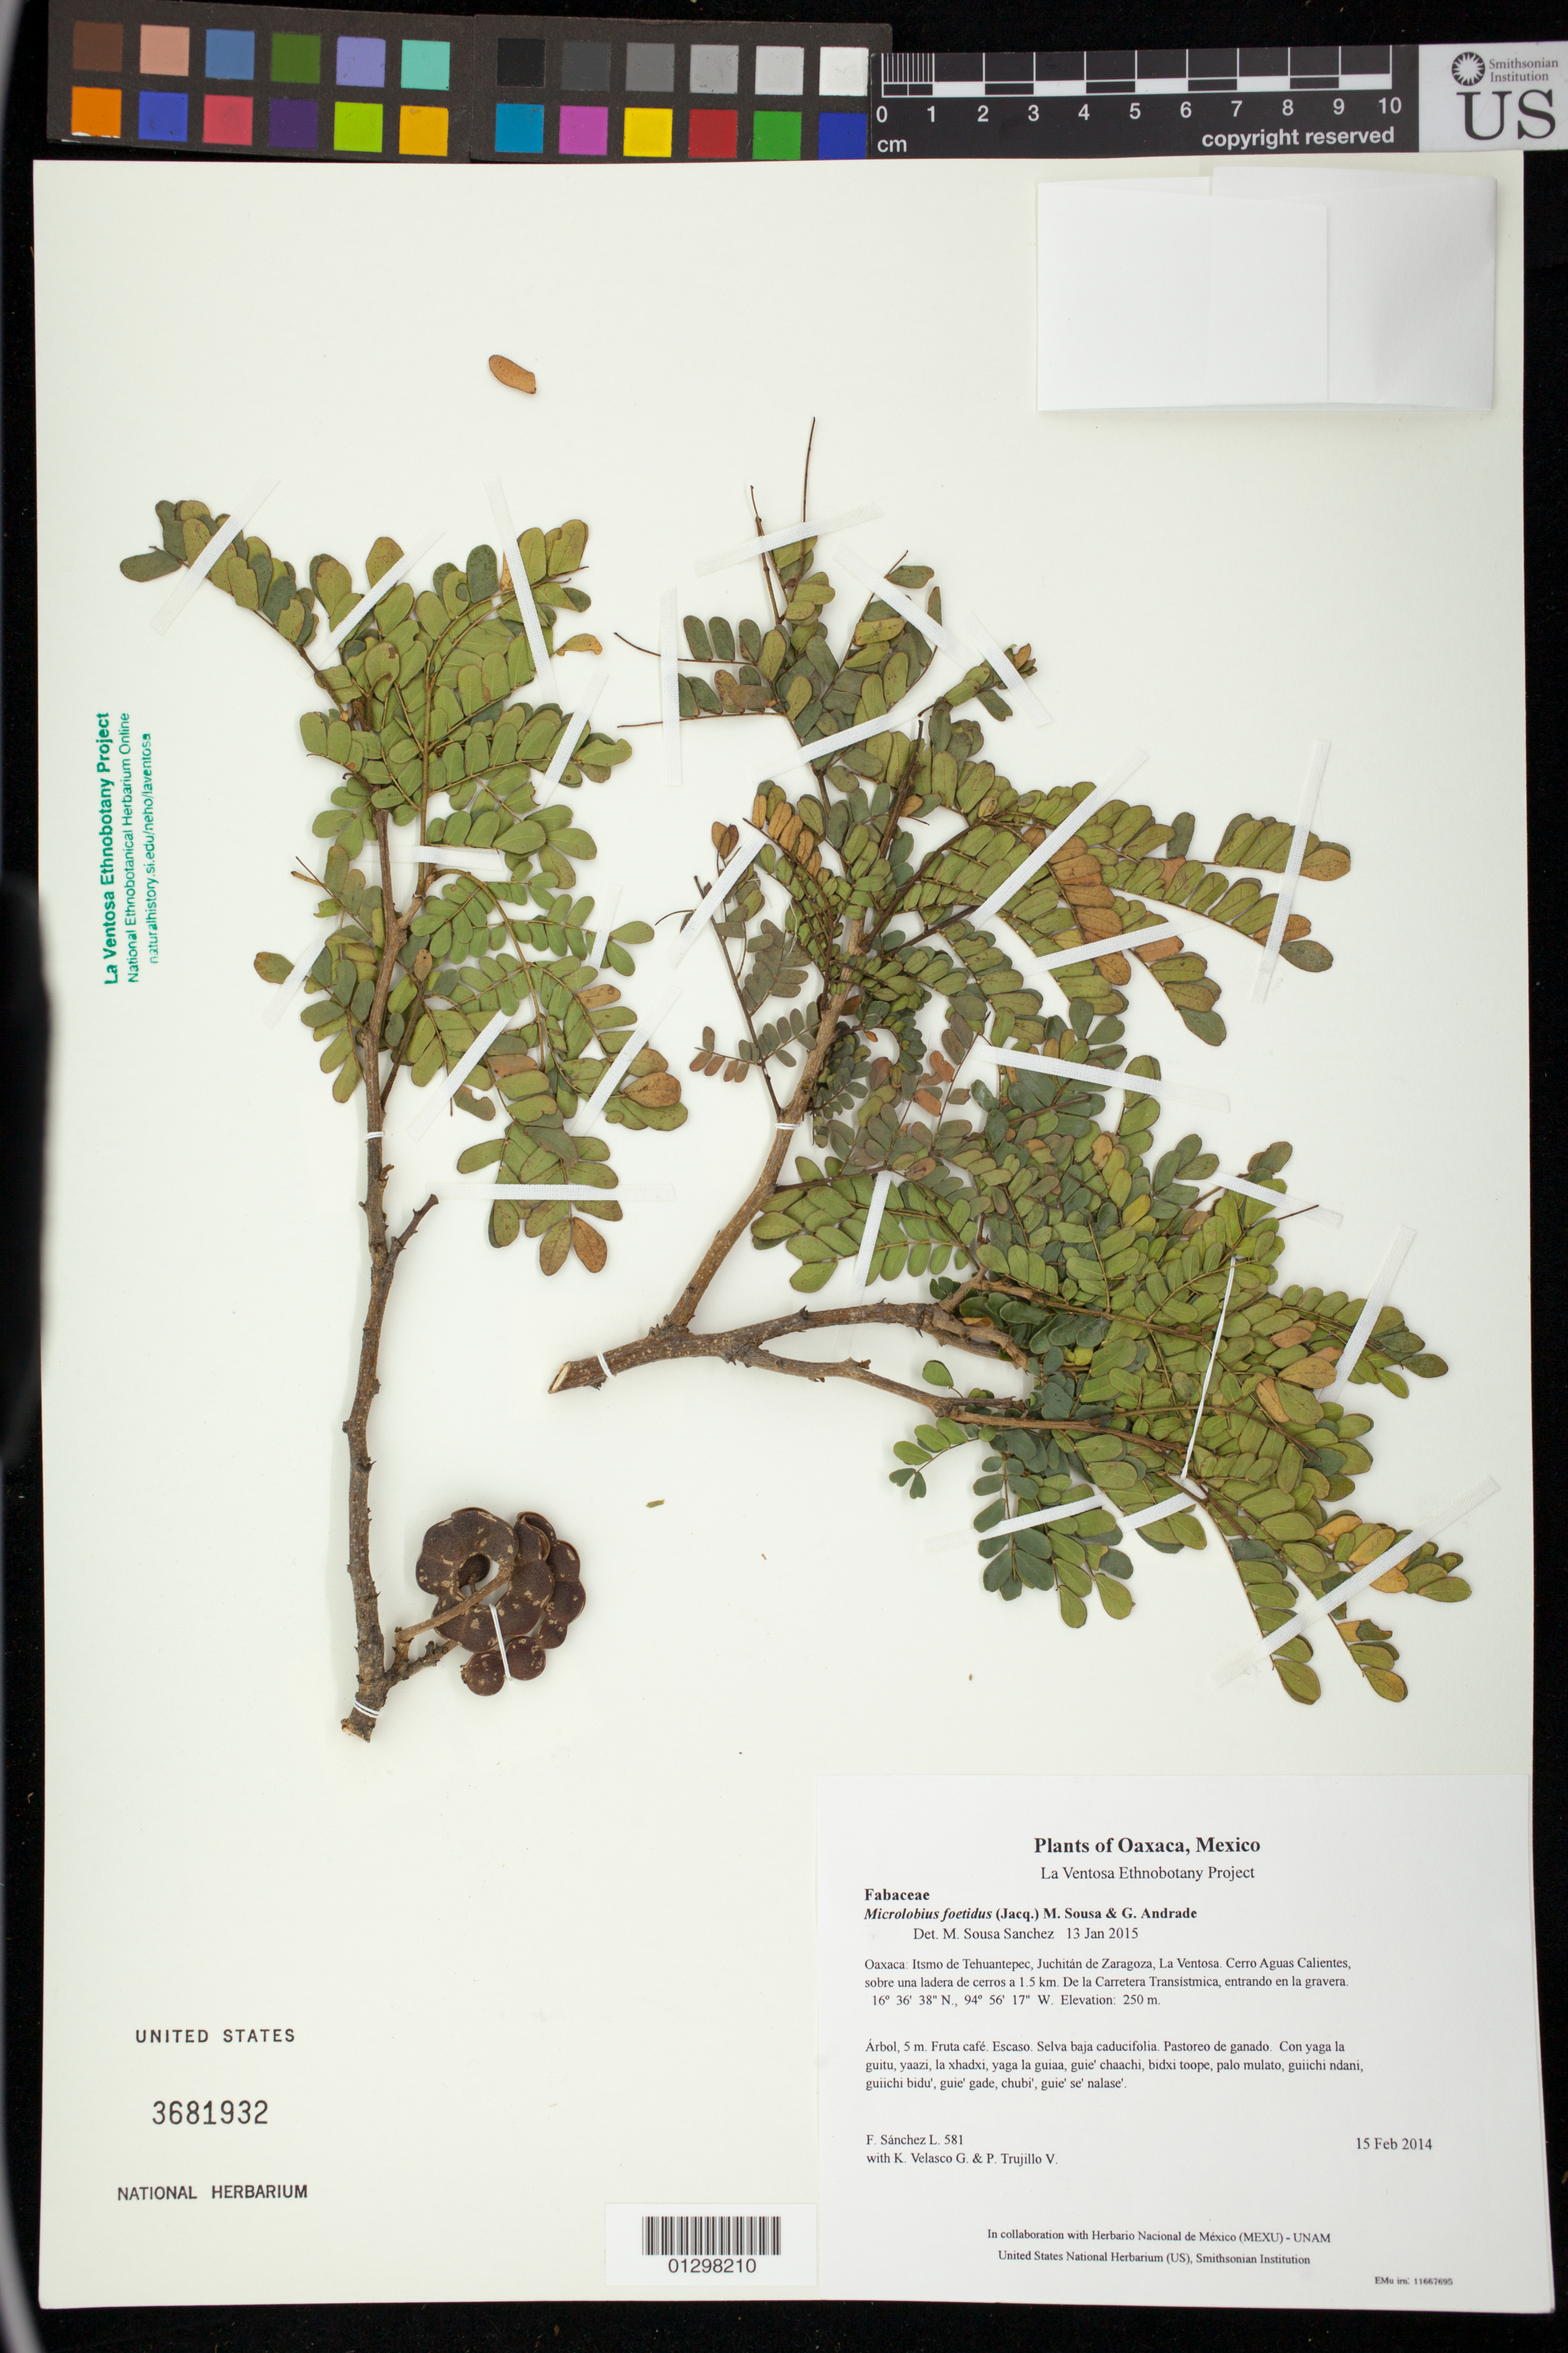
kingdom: Plantae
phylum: Tracheophyta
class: Magnoliopsida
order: Fabales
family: Fabaceae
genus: Microlobius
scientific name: Microlobius foetidus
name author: (Jacq.) M. Sousa & G. Andrade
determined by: Sousa S., Mario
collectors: F. Sánchez L., K. Velasco G. & P. Trujillo V.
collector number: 581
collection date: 2014-02-15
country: Mexico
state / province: Oaxaca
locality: Itsmo de Tehuantepec, Juchitán de Zaragoza, La Ventosa. Cerro Aguas Calientes, sobre una ladera de cerros a 1.5 km. De la Carretera Transístmica, entrando en la gravera.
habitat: Selva baja caducifolia. Pastoreo de ganado.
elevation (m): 250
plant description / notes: JEBOT, MEXU, SERO, US; Yaga. 5 m. Cuaananaxhi namuu. Huaxie'.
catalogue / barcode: US 3681932